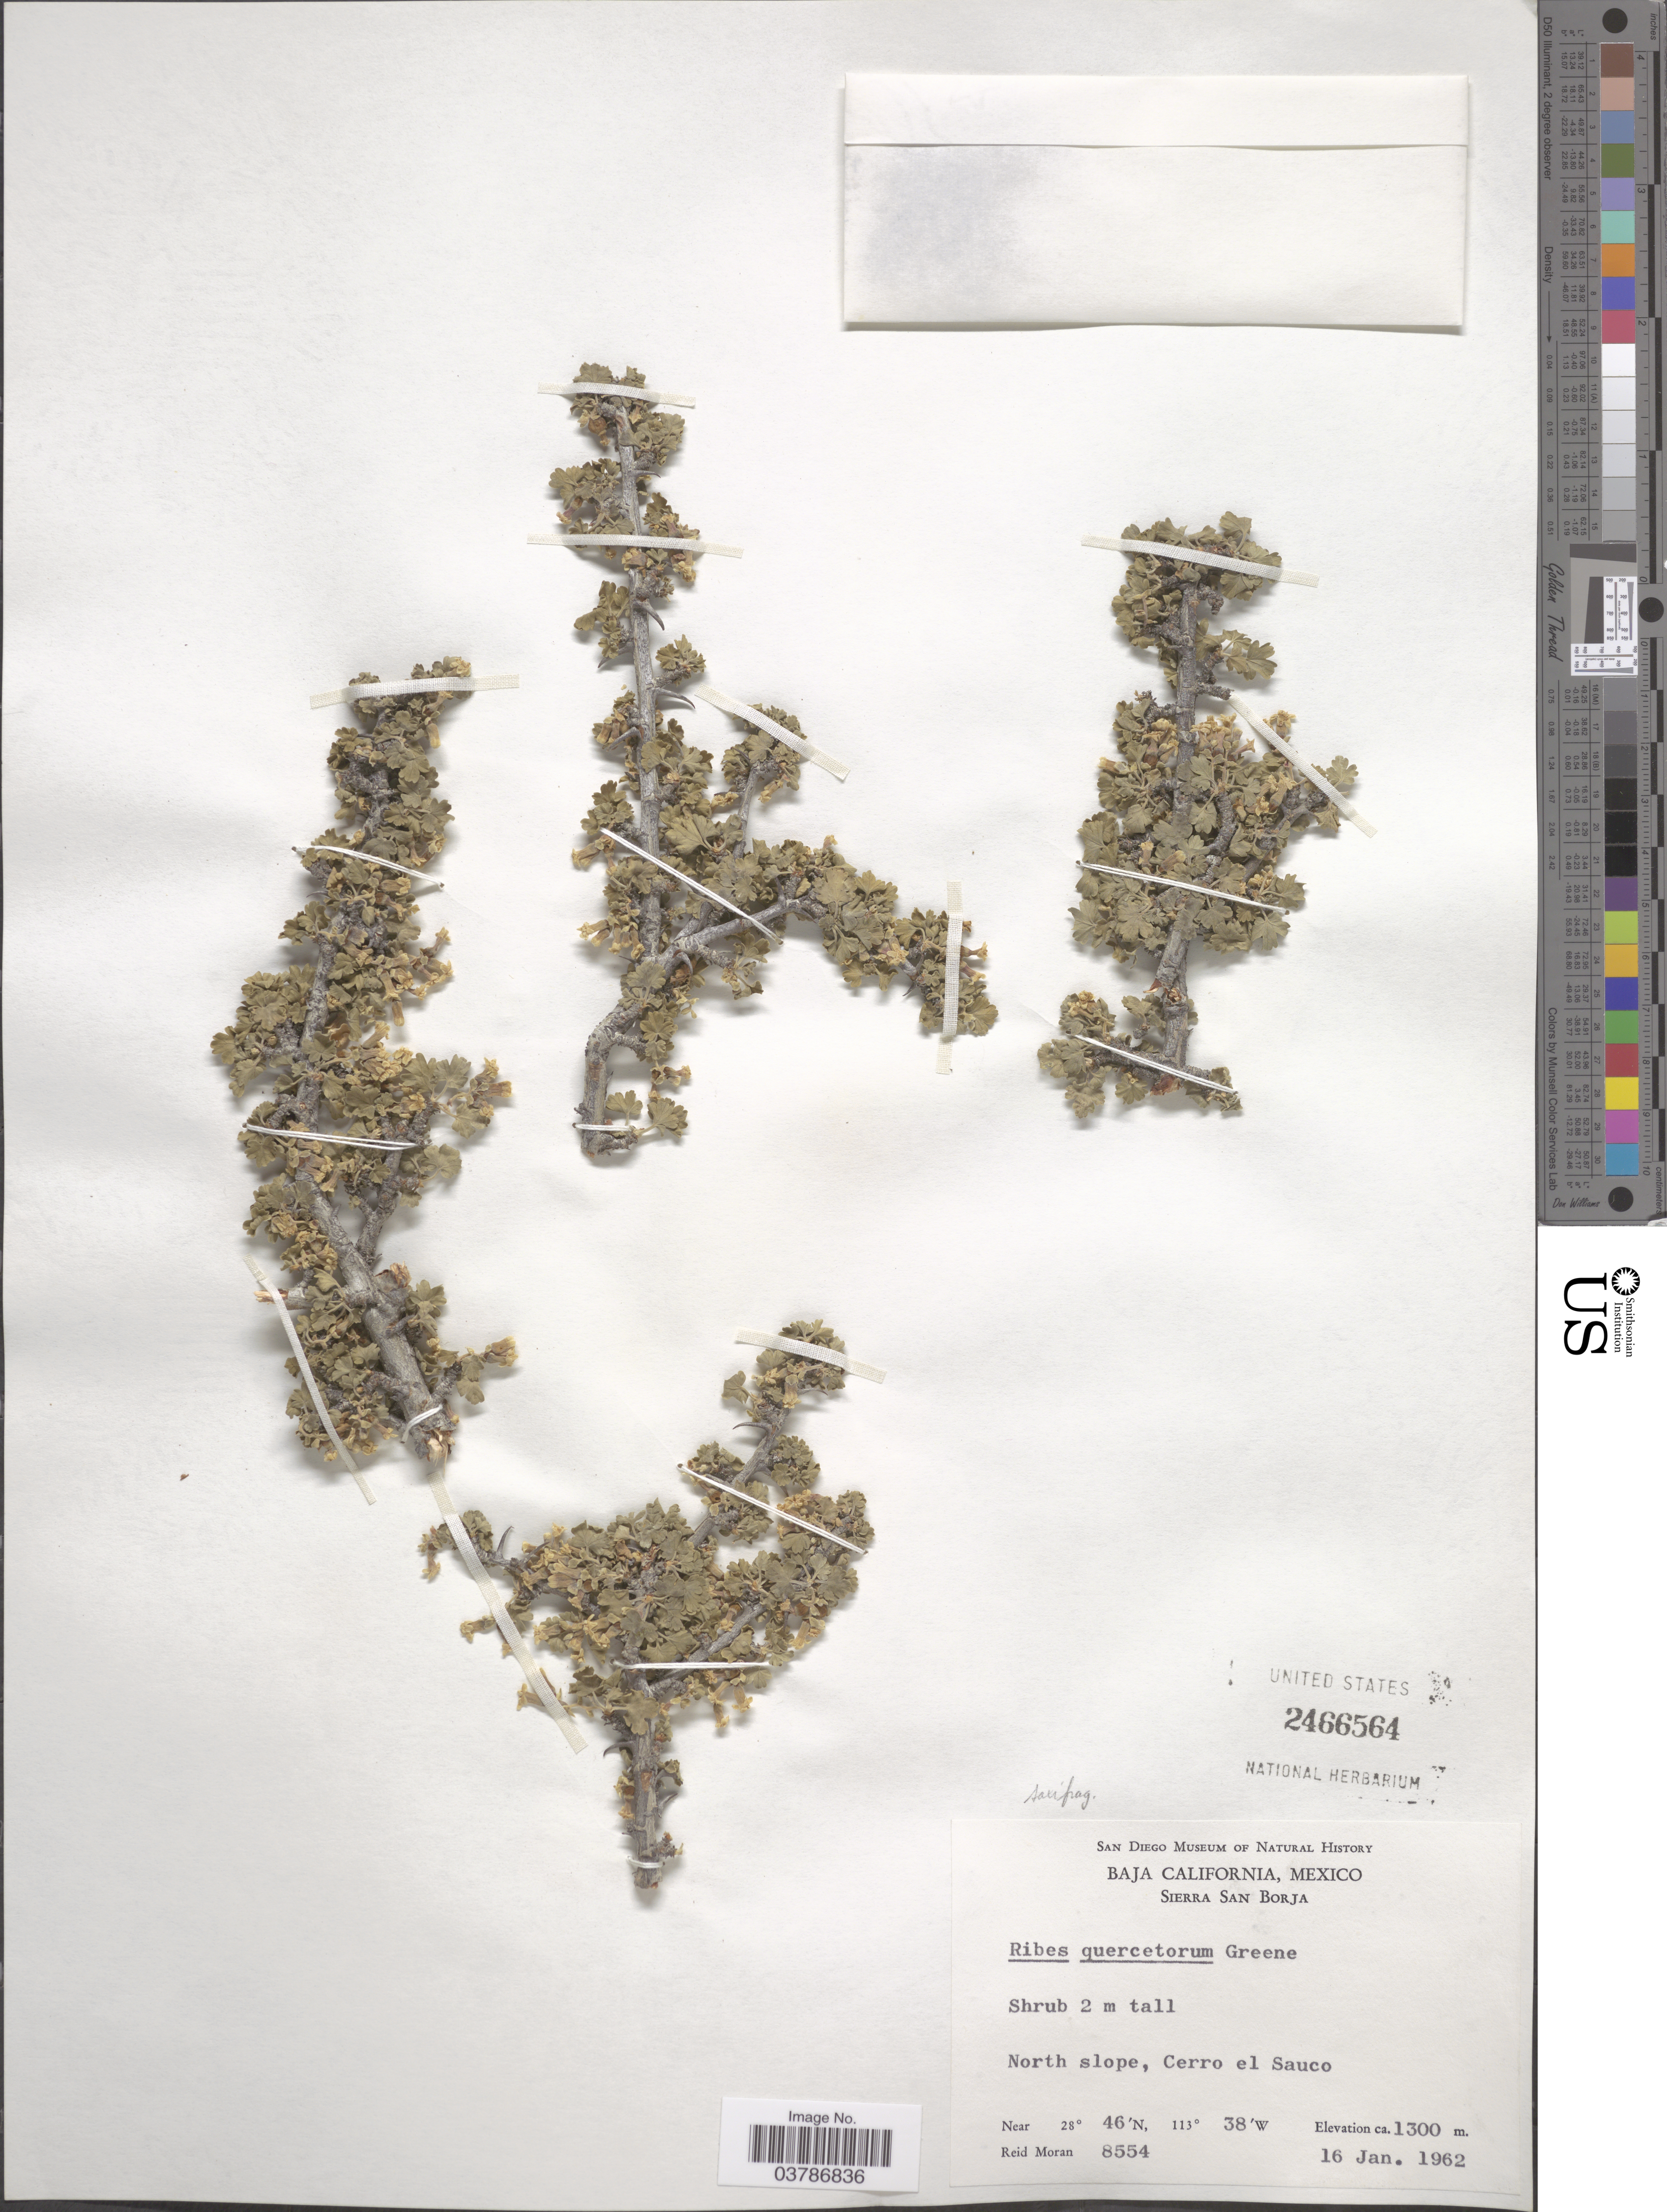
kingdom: Plantae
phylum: Tracheophyta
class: Magnoliopsida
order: Saxifragales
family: Grossulariaceae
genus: Ribes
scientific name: Ribes quercetorum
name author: Greene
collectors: R. Moran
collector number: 8554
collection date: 1962-01-16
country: Mexico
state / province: Baja California Norte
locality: Sierra San Borja. North slope, Cerro el Sauco.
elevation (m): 1300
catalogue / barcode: US 2466564